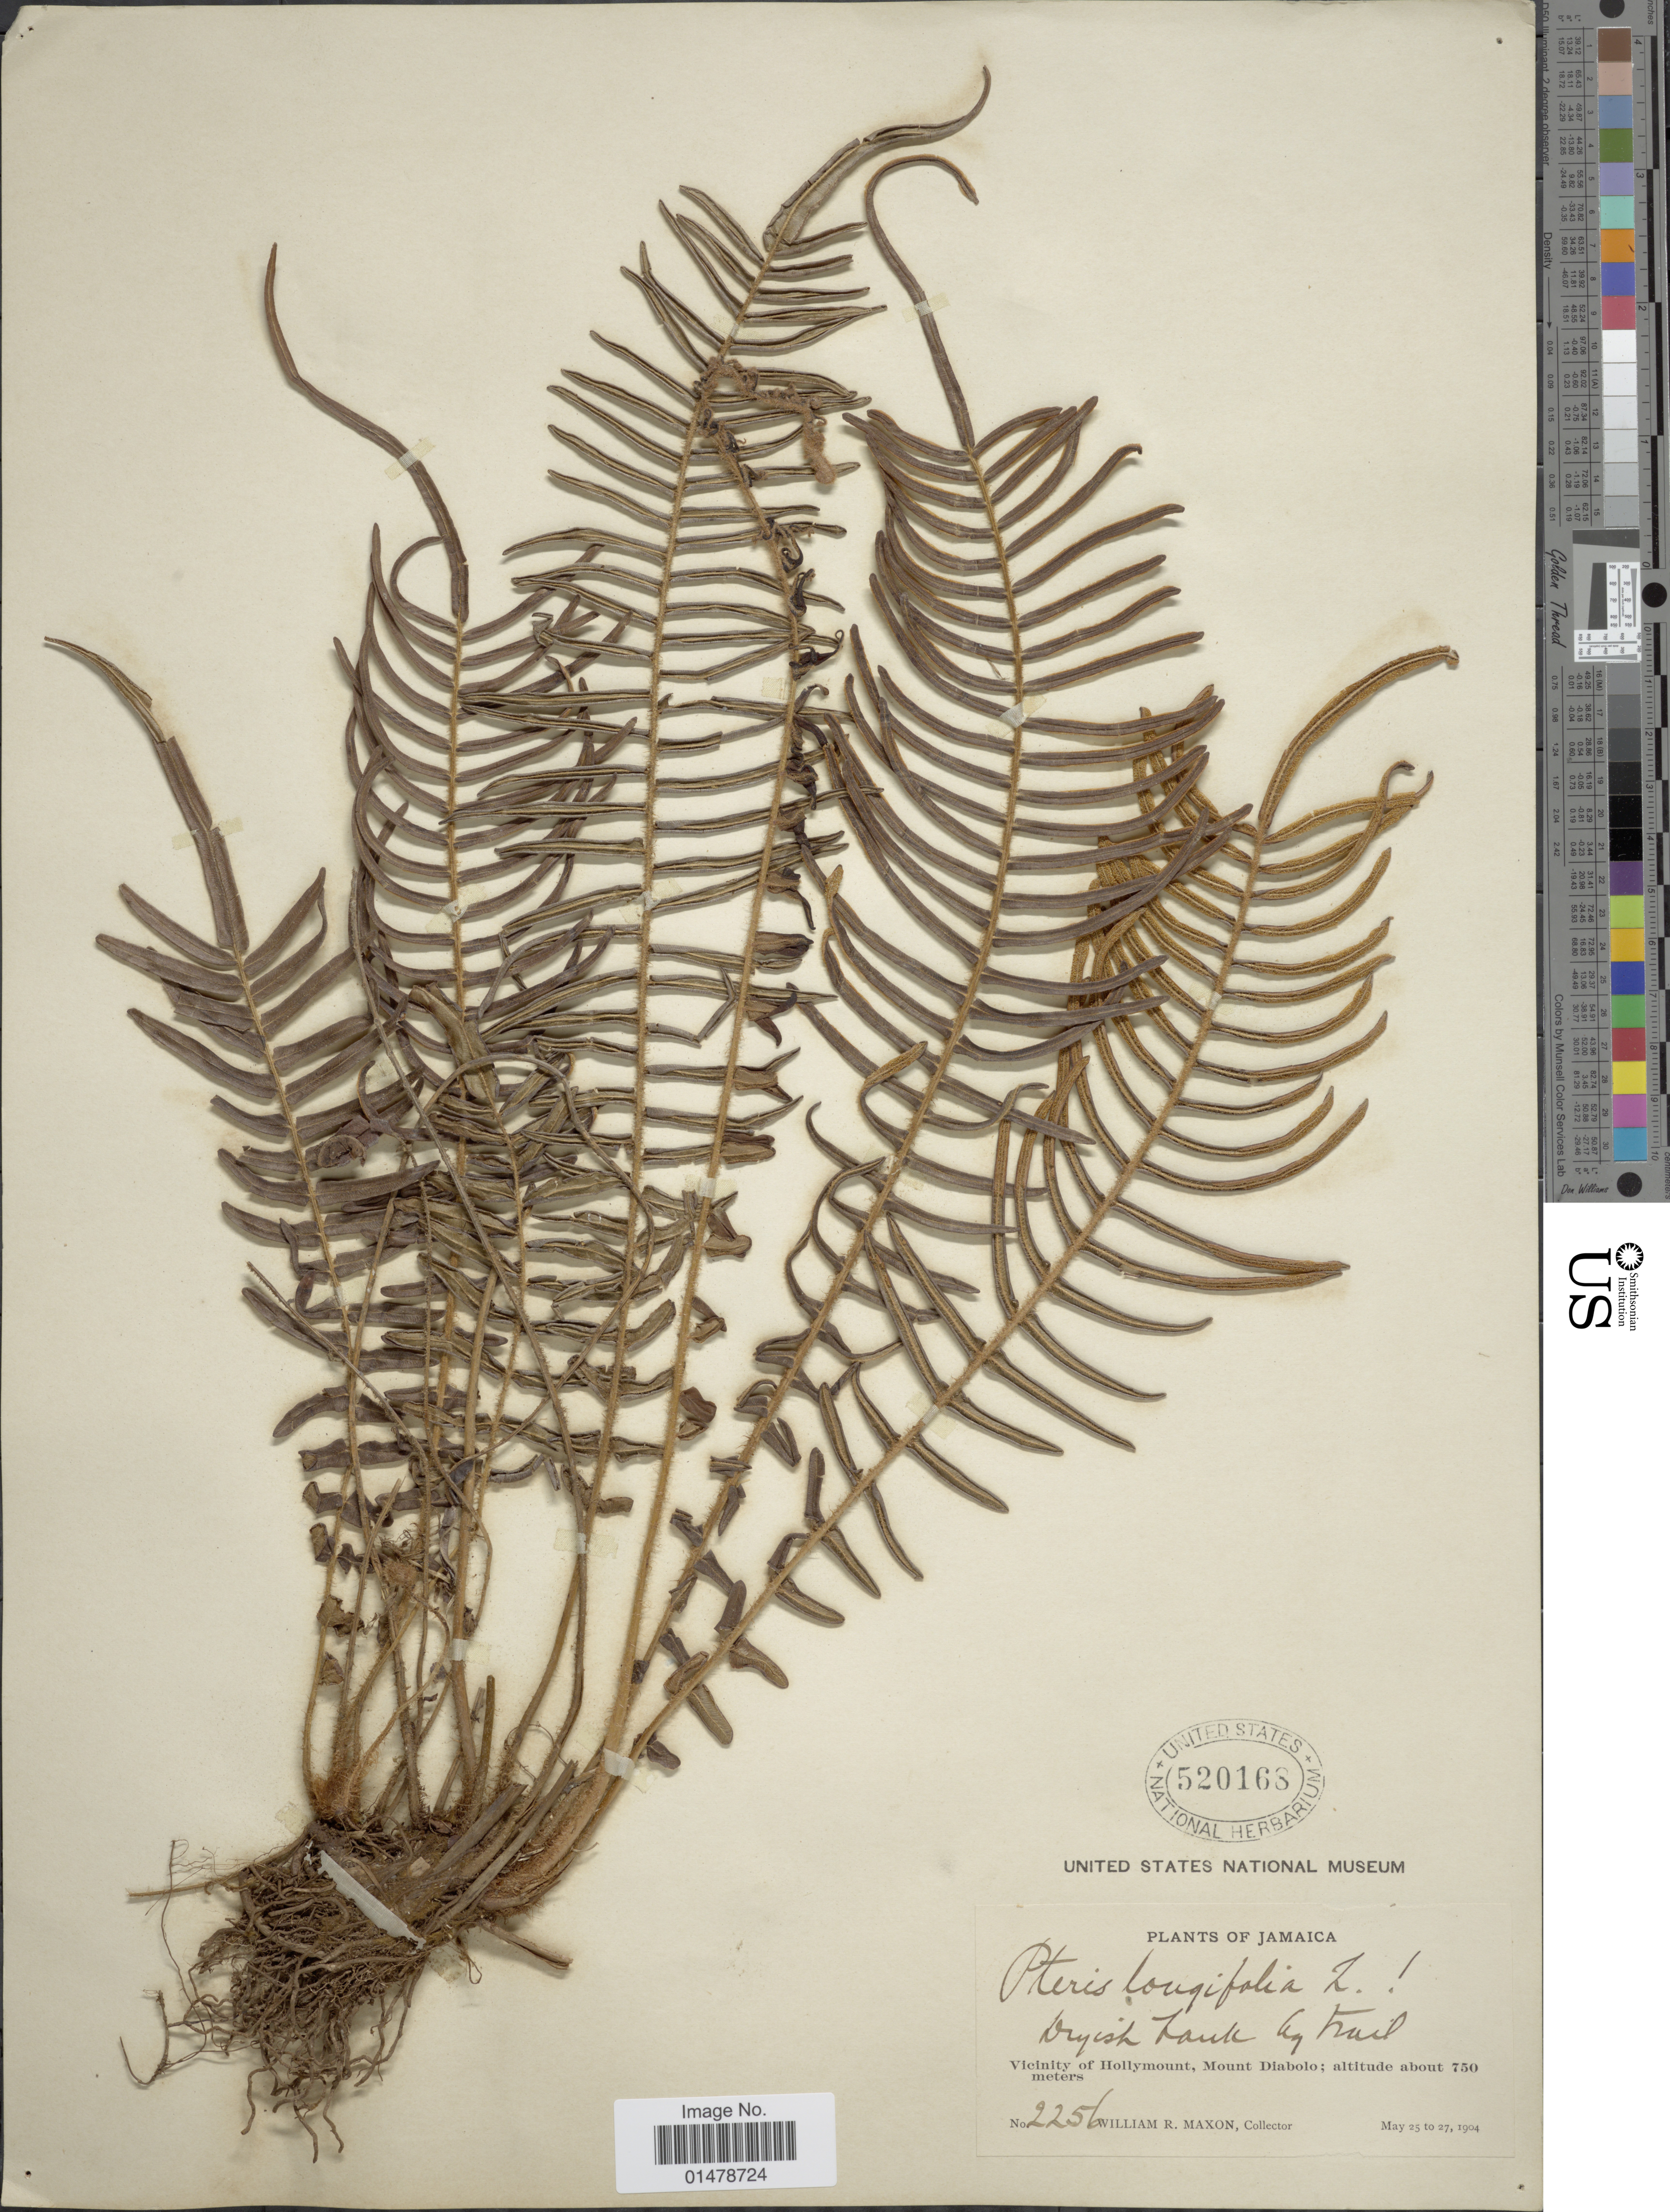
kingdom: Plantae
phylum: Tracheophyta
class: Polypodiopsida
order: Polypodiales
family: Pteridaceae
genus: Pteris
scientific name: Pteris longifolia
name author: L.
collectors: W. R. Maxon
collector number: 2256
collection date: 1904-05-25/1904-05-27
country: Jamaica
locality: Vicinity of Hollymount, Mount Diabolo.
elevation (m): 750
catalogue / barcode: US 520168